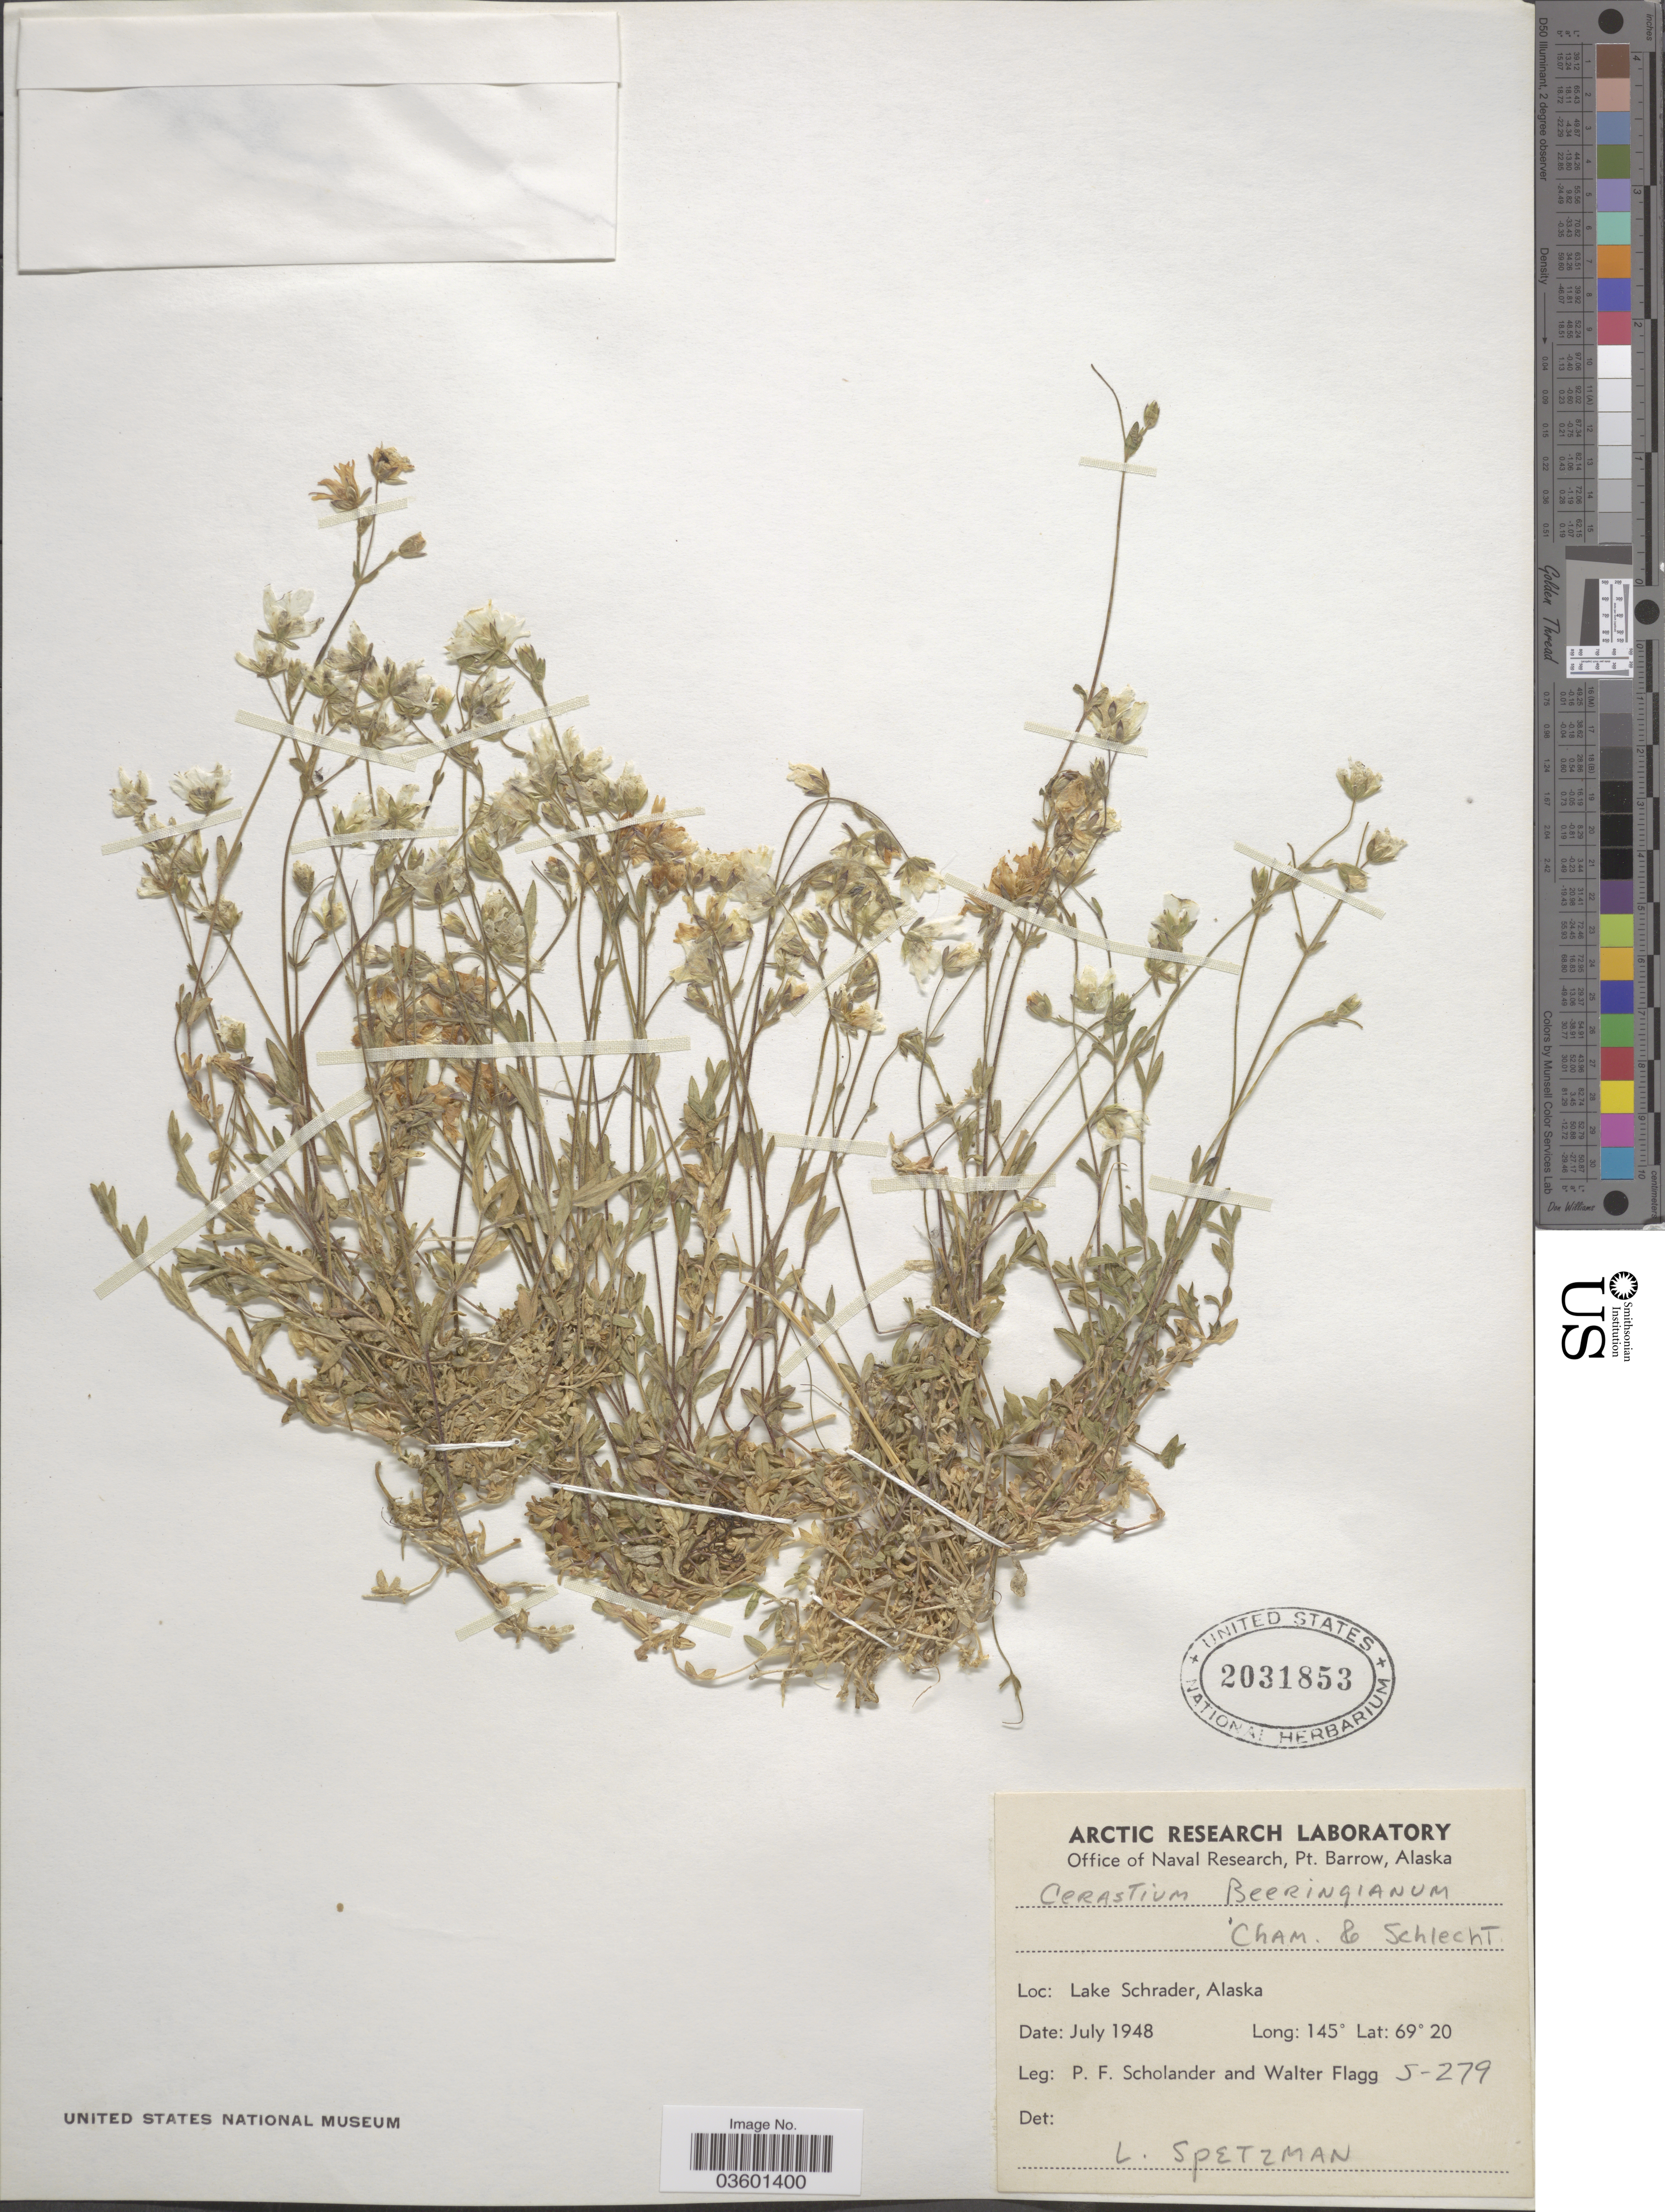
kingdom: Plantae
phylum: Tracheophyta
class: Magnoliopsida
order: Caryophyllales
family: Caryophyllaceae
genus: Cerastium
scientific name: Cerastium beeringianum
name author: Cham. & Schltdl.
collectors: P. Scholander & W. Flagg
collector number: S-279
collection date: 1948-07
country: United States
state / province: Alaska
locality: Lake Schrader.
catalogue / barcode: US 2031853